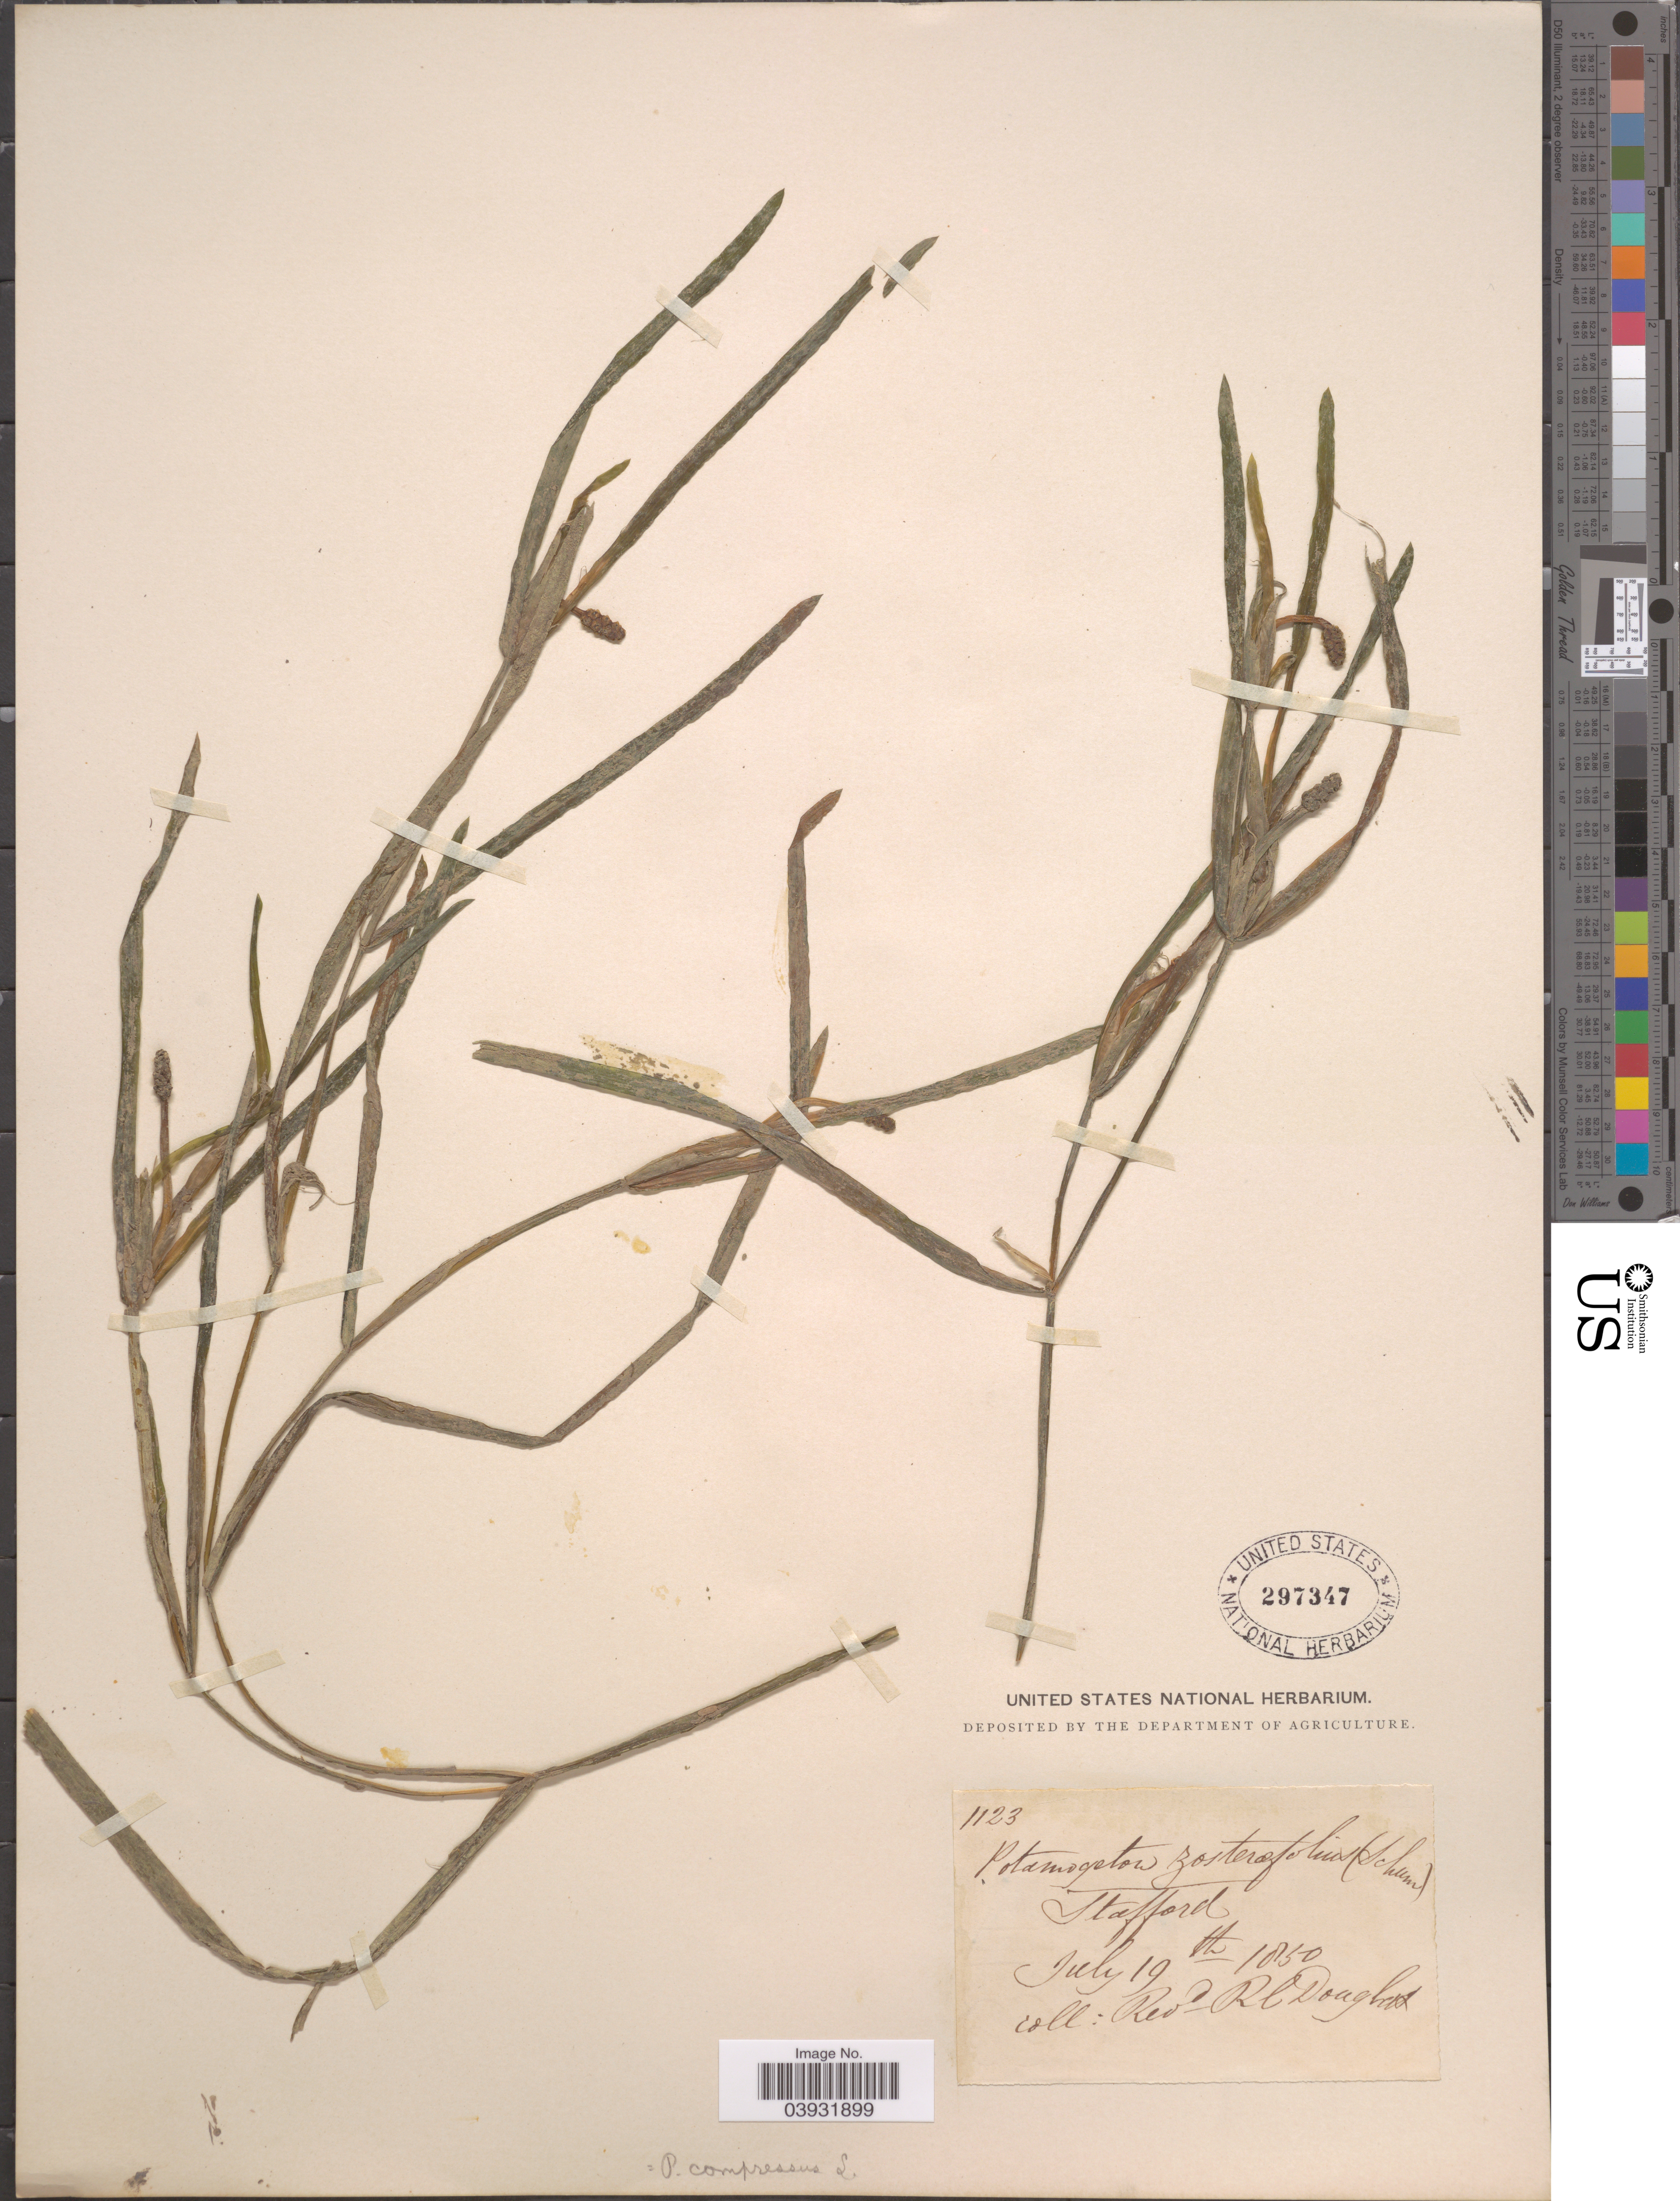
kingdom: Plantae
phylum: Tracheophyta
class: Liliopsida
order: Alismatales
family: Potamogetonaceae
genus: Potamogeton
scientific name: Potamogeton compressus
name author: L.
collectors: R. Douglas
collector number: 1123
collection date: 1850-07-19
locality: Stafford.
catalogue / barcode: US 297347